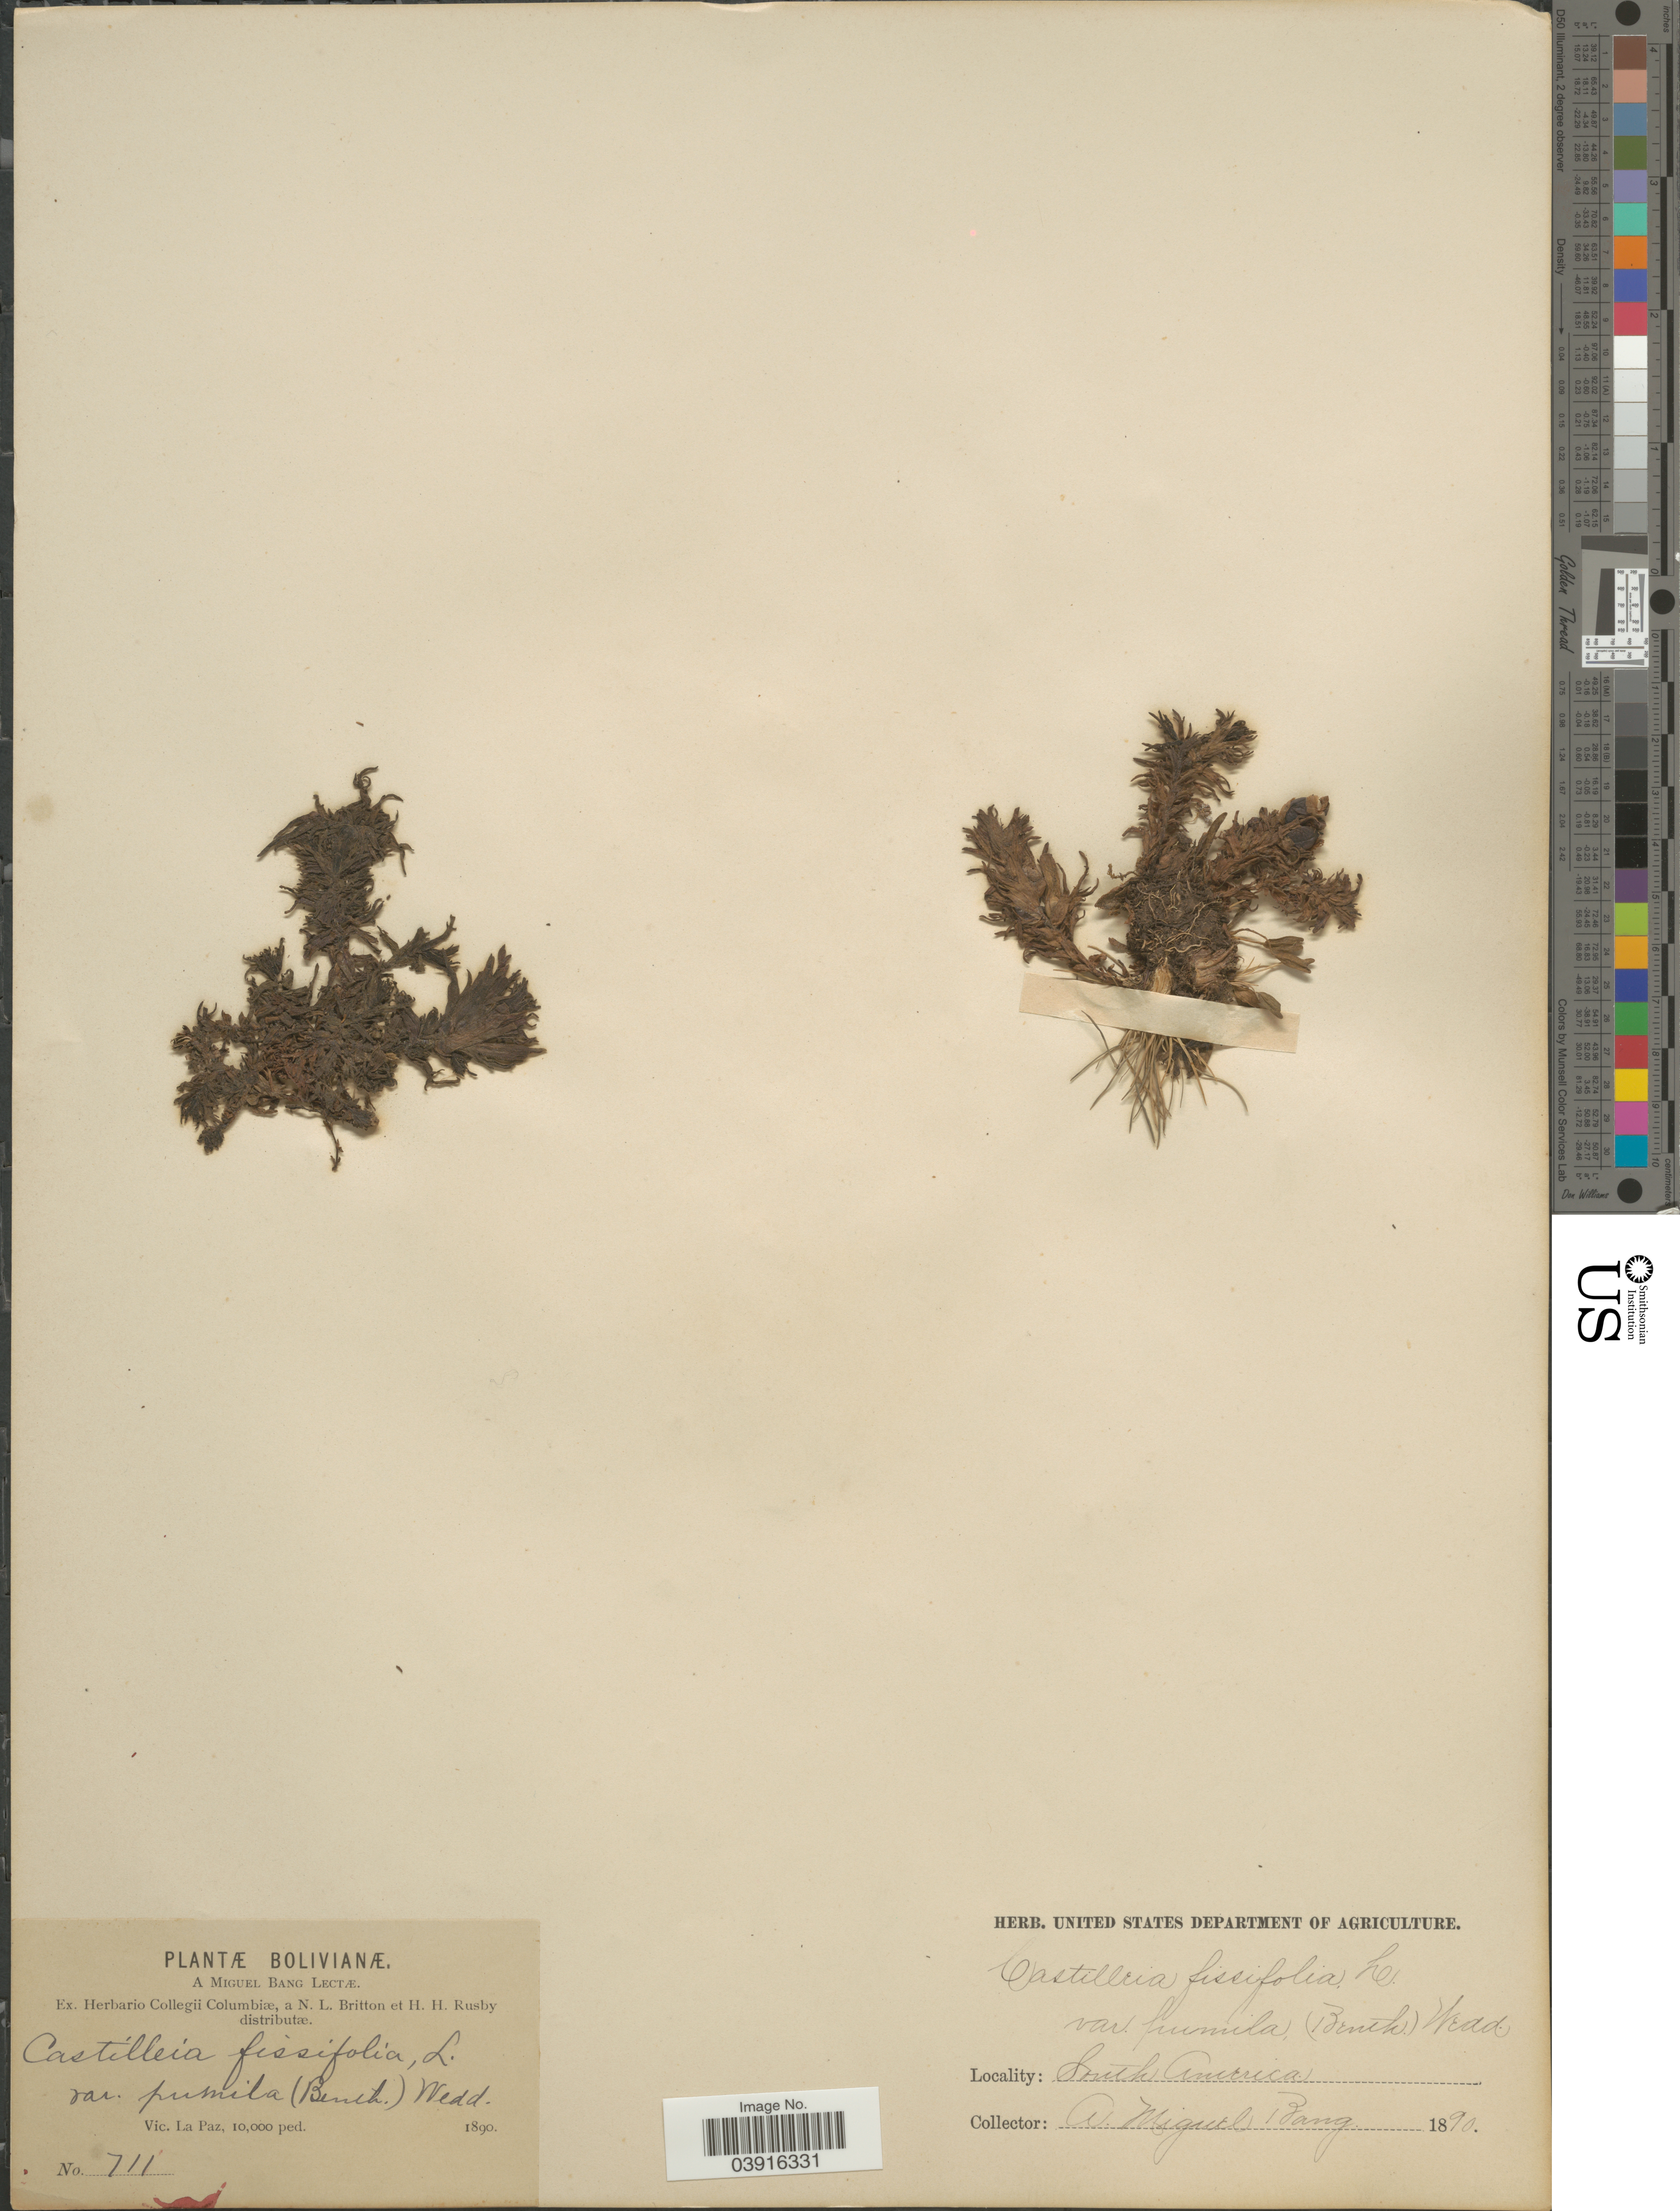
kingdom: Plantae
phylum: Tracheophyta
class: Magnoliopsida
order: Lamiales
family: Orobanchaceae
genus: Castilleja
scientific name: Castilleja pumila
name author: (Benth.) Wedd.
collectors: M. Bang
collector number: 711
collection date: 1890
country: Bolivia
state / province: La Paz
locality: Vic. La Paz.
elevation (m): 3048